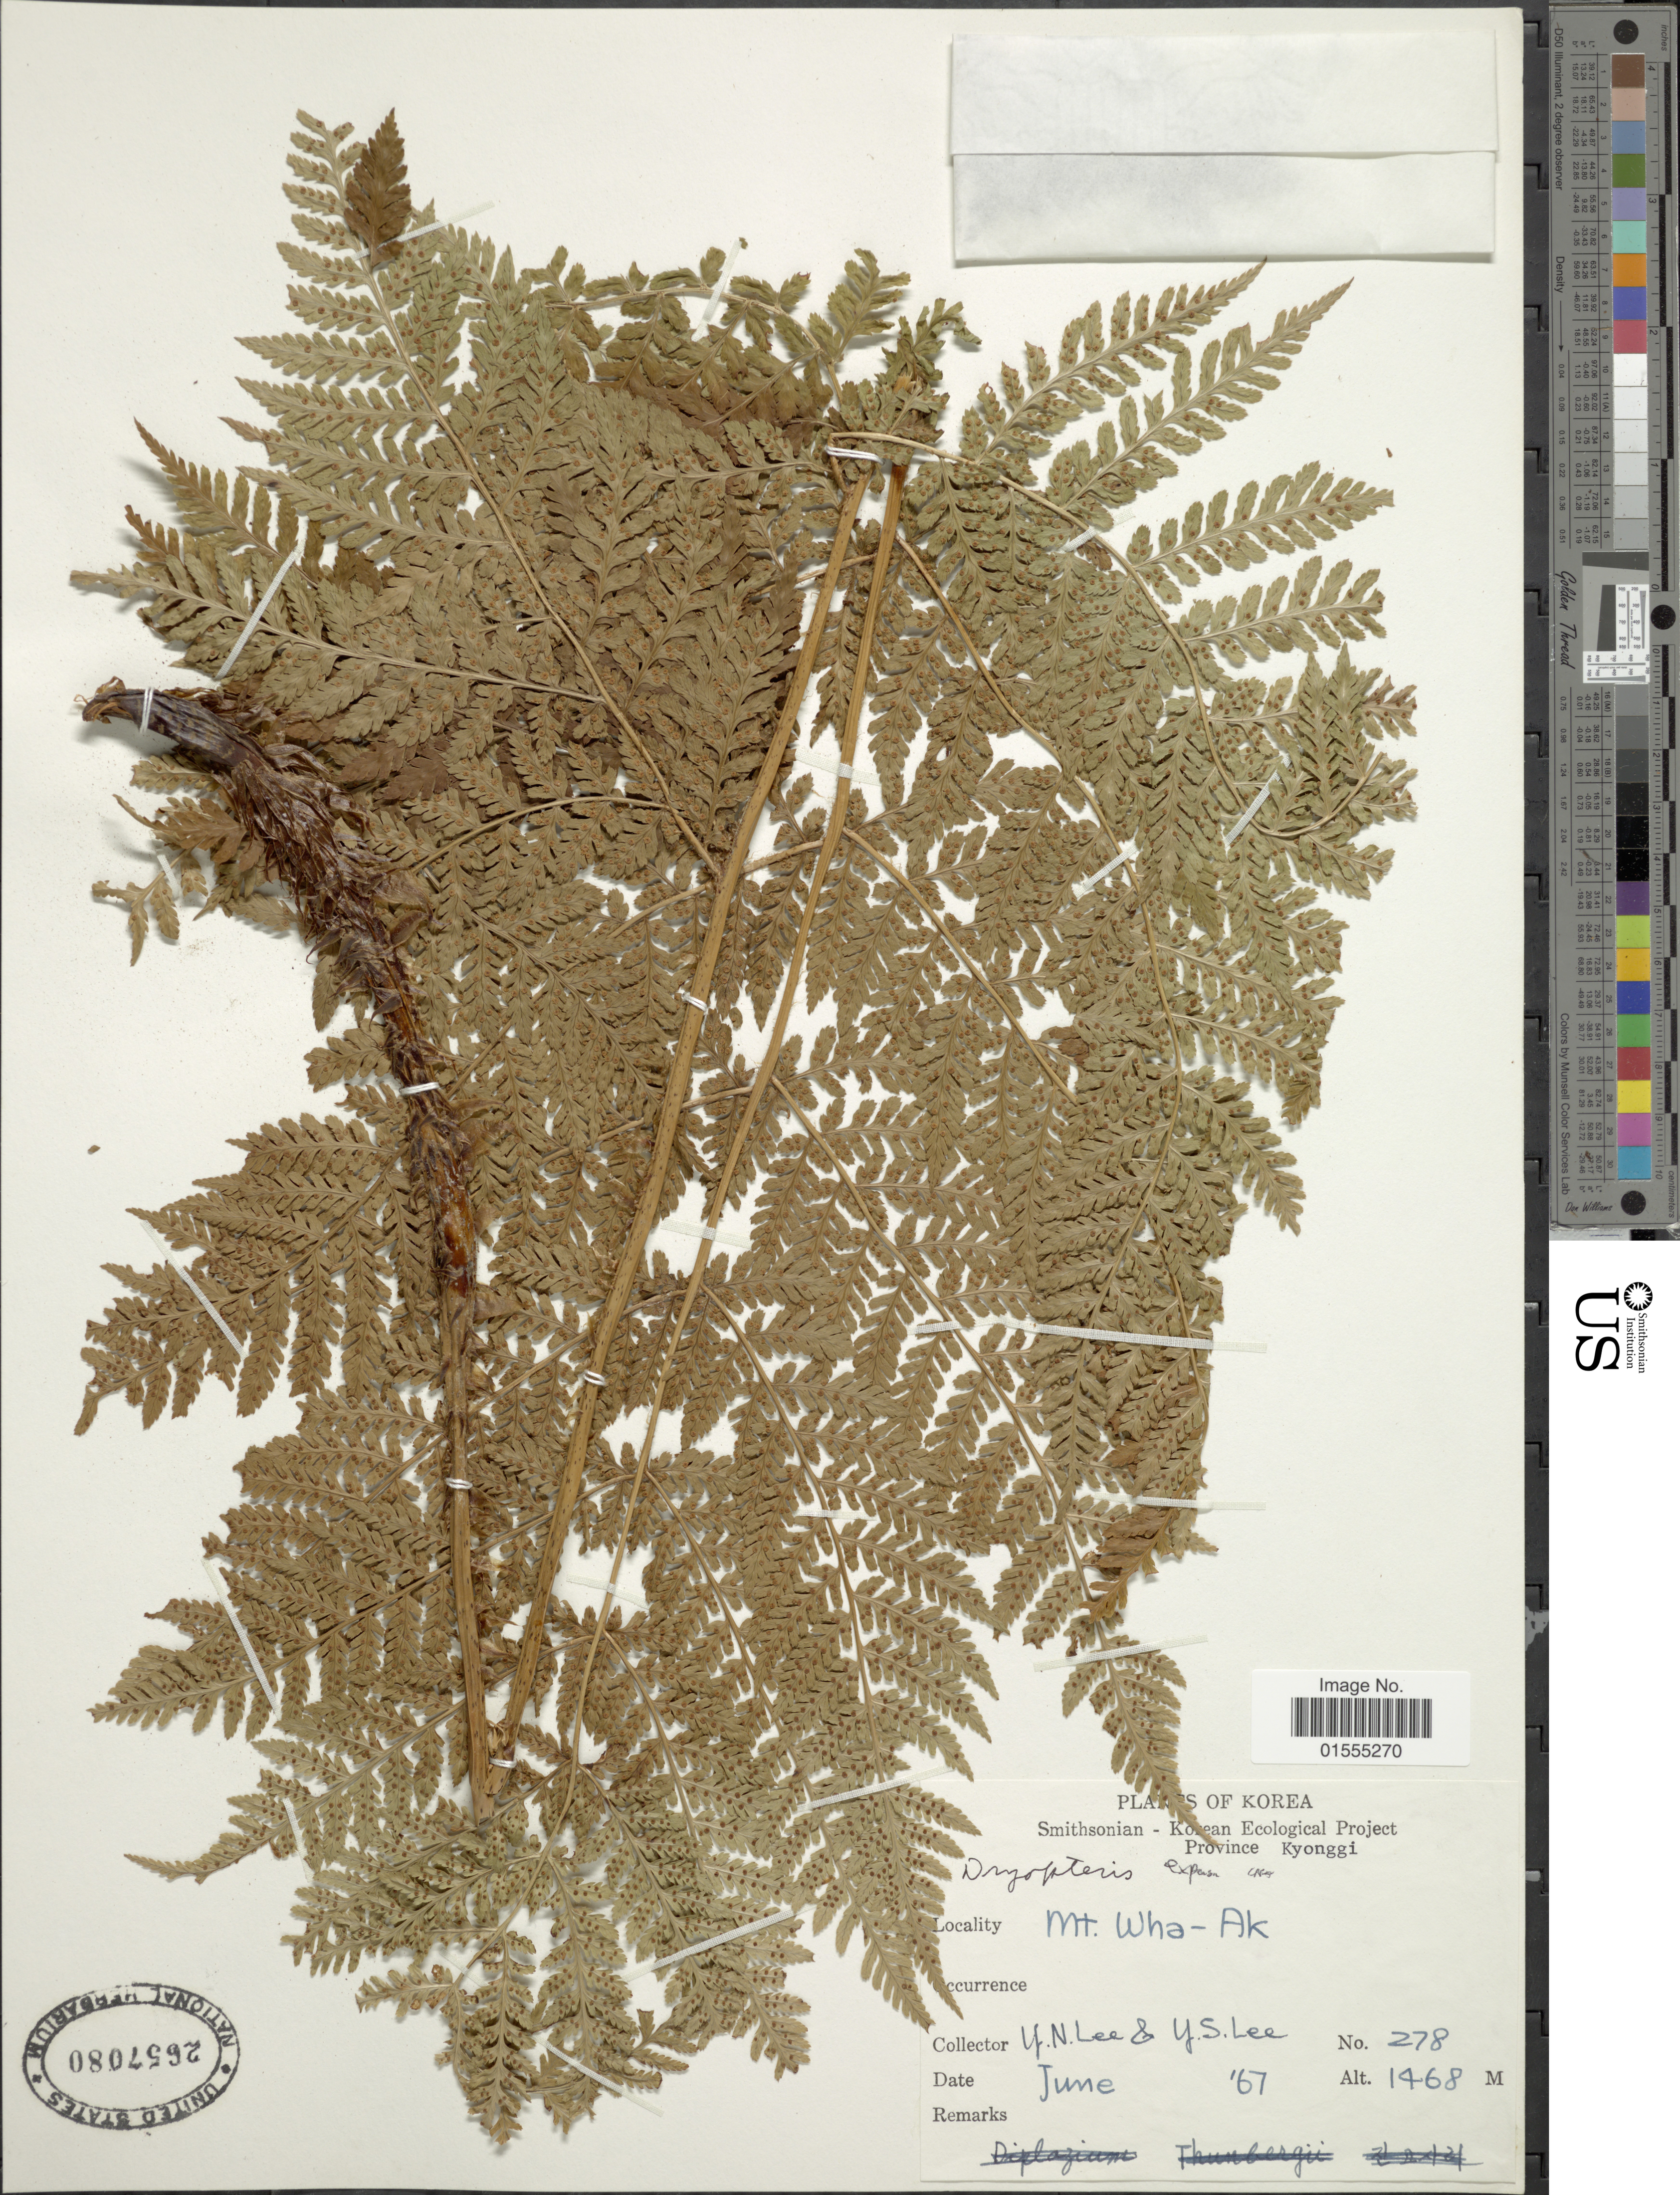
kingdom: Plantae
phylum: Tracheophyta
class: Polypodiopsida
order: Polypodiales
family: Dryopteridaceae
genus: Dryopteris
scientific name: Dryopteris sp.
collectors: Y. N. Lee & Y. S. Lee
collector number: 278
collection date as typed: Transcribed d/m/y: /6/67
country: South Korea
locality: ProvinceKyonggi, Mt Wha-Ak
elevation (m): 1468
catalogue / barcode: US 2657080